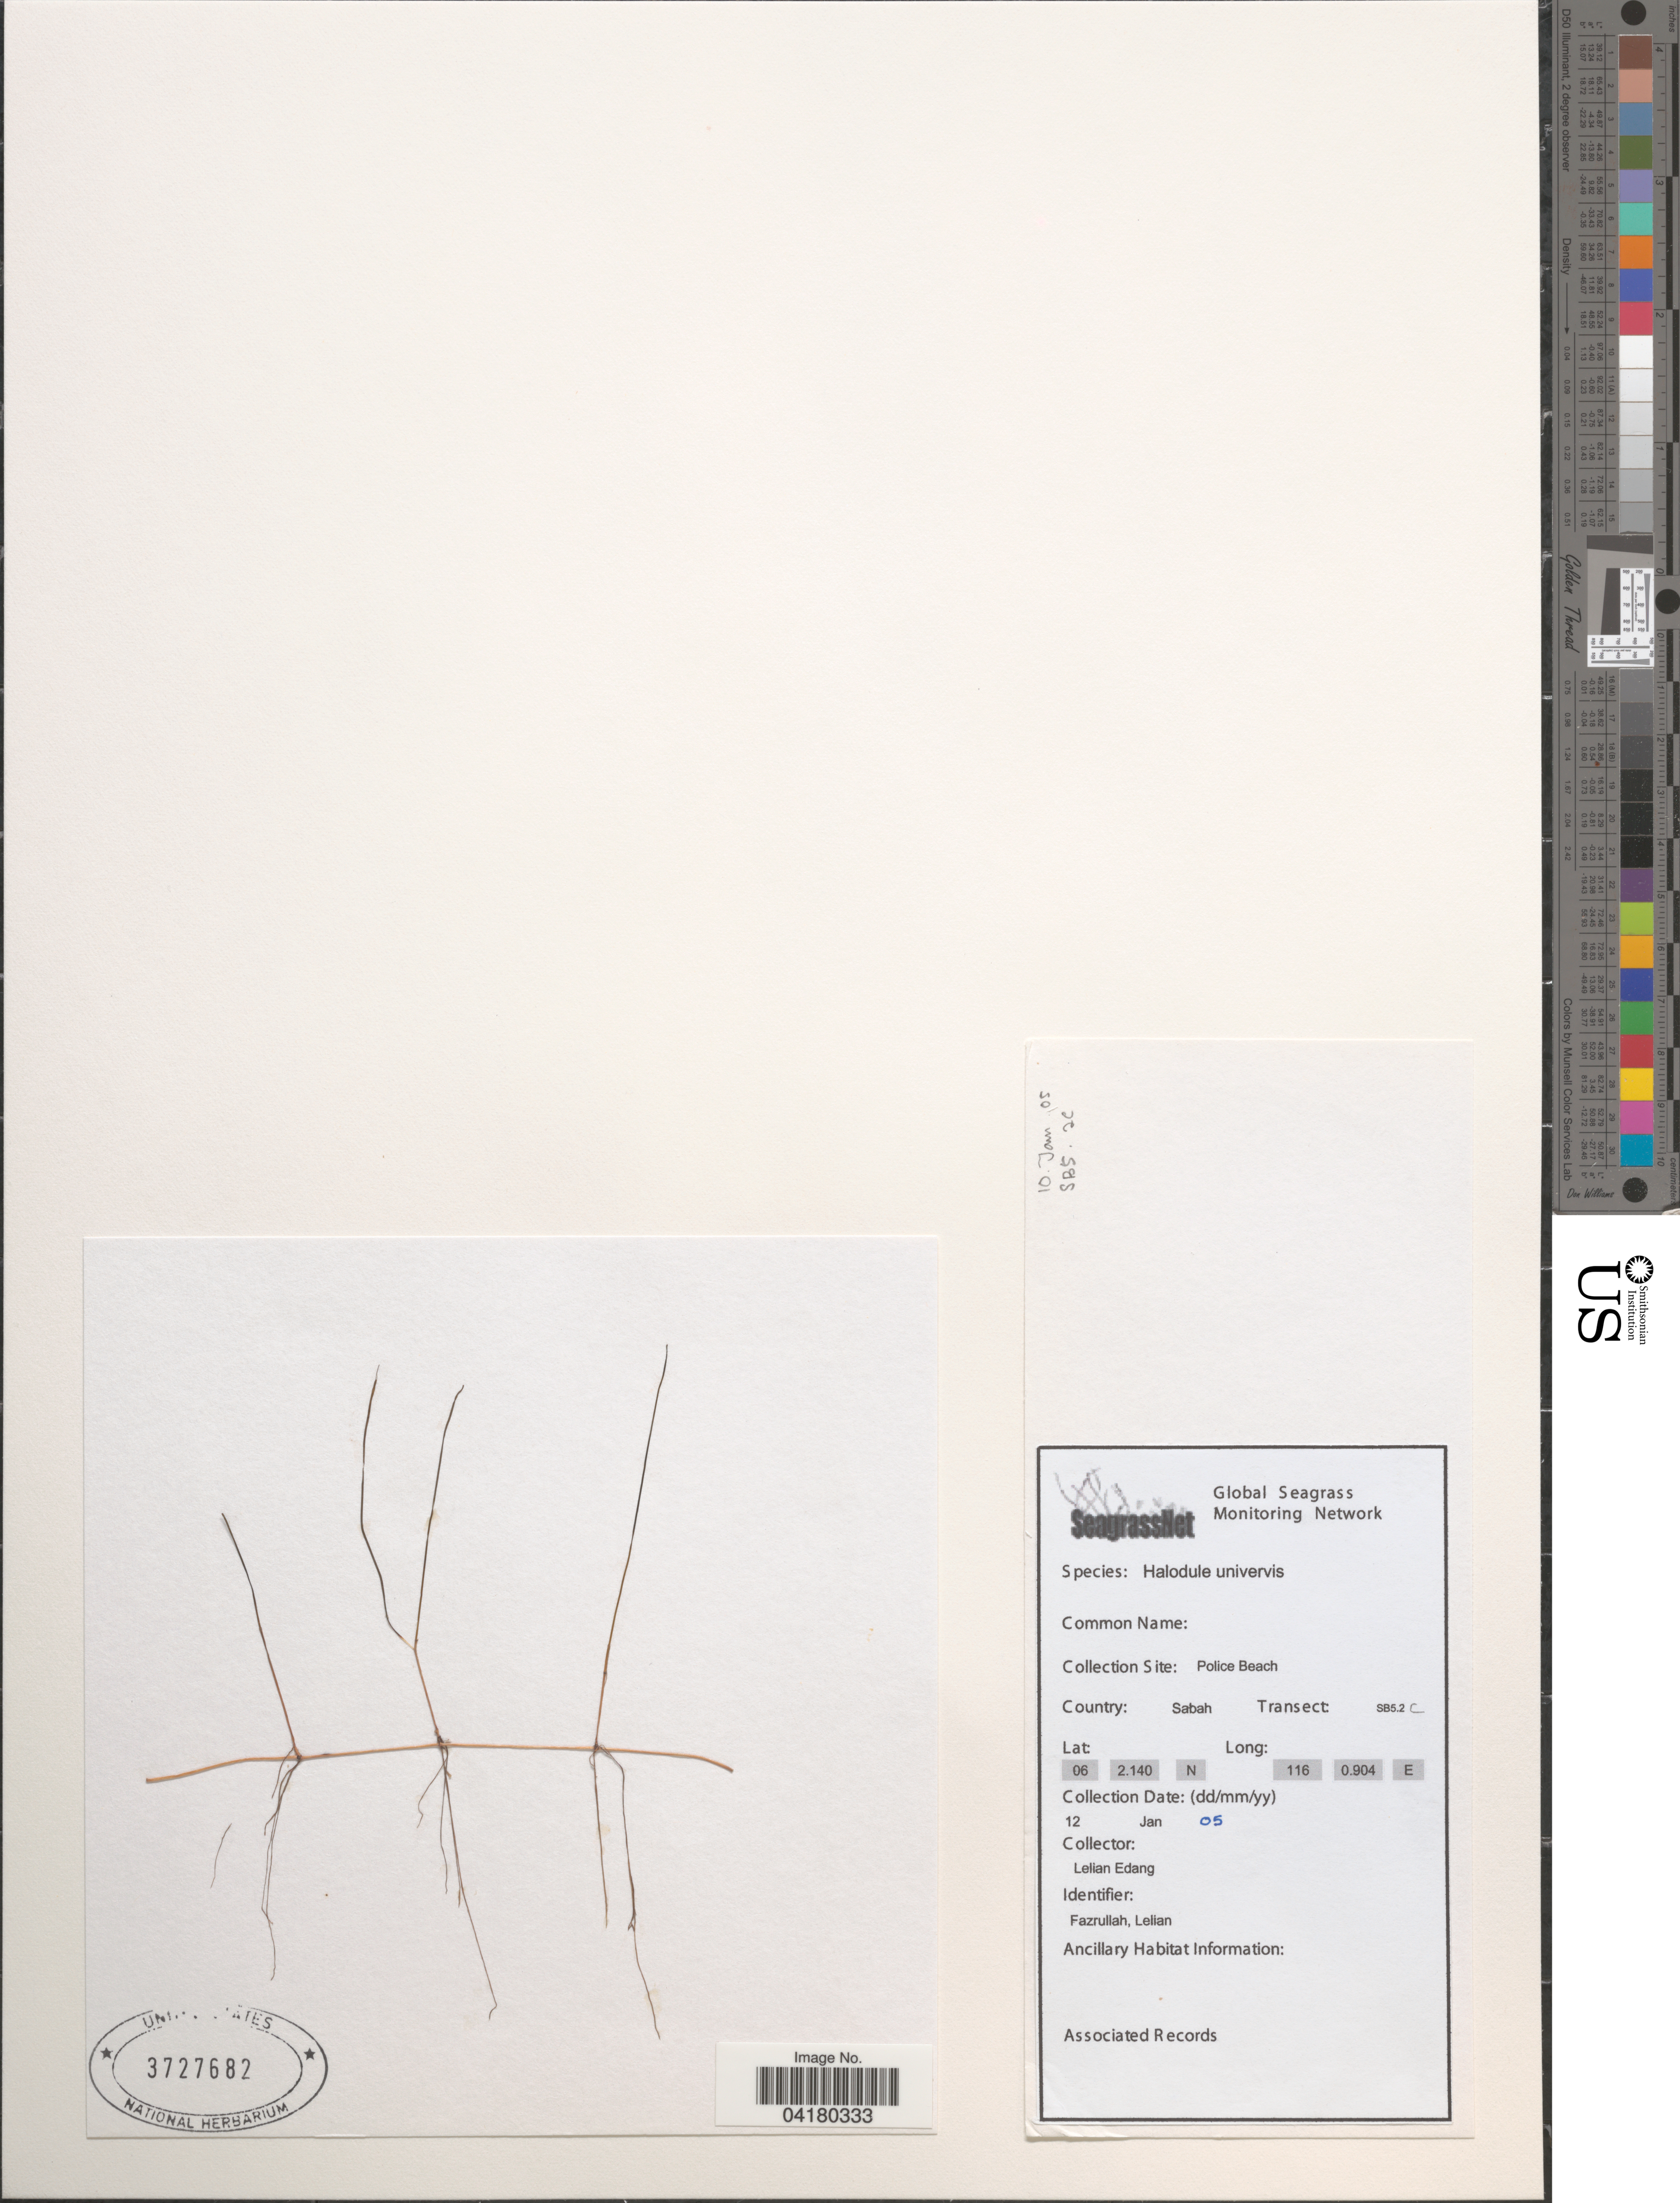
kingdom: Plantae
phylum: Tracheophyta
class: Liliopsida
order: Alismatales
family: Cymodoceaceae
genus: Halodule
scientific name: Halodule uninervis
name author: (Forssk.) Asch.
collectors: L. Edang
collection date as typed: Transcribed d/m/y: 12/1/5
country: Malaysia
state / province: Sabah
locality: Police Beach. Transect: SB5.2C.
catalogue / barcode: US 3727682